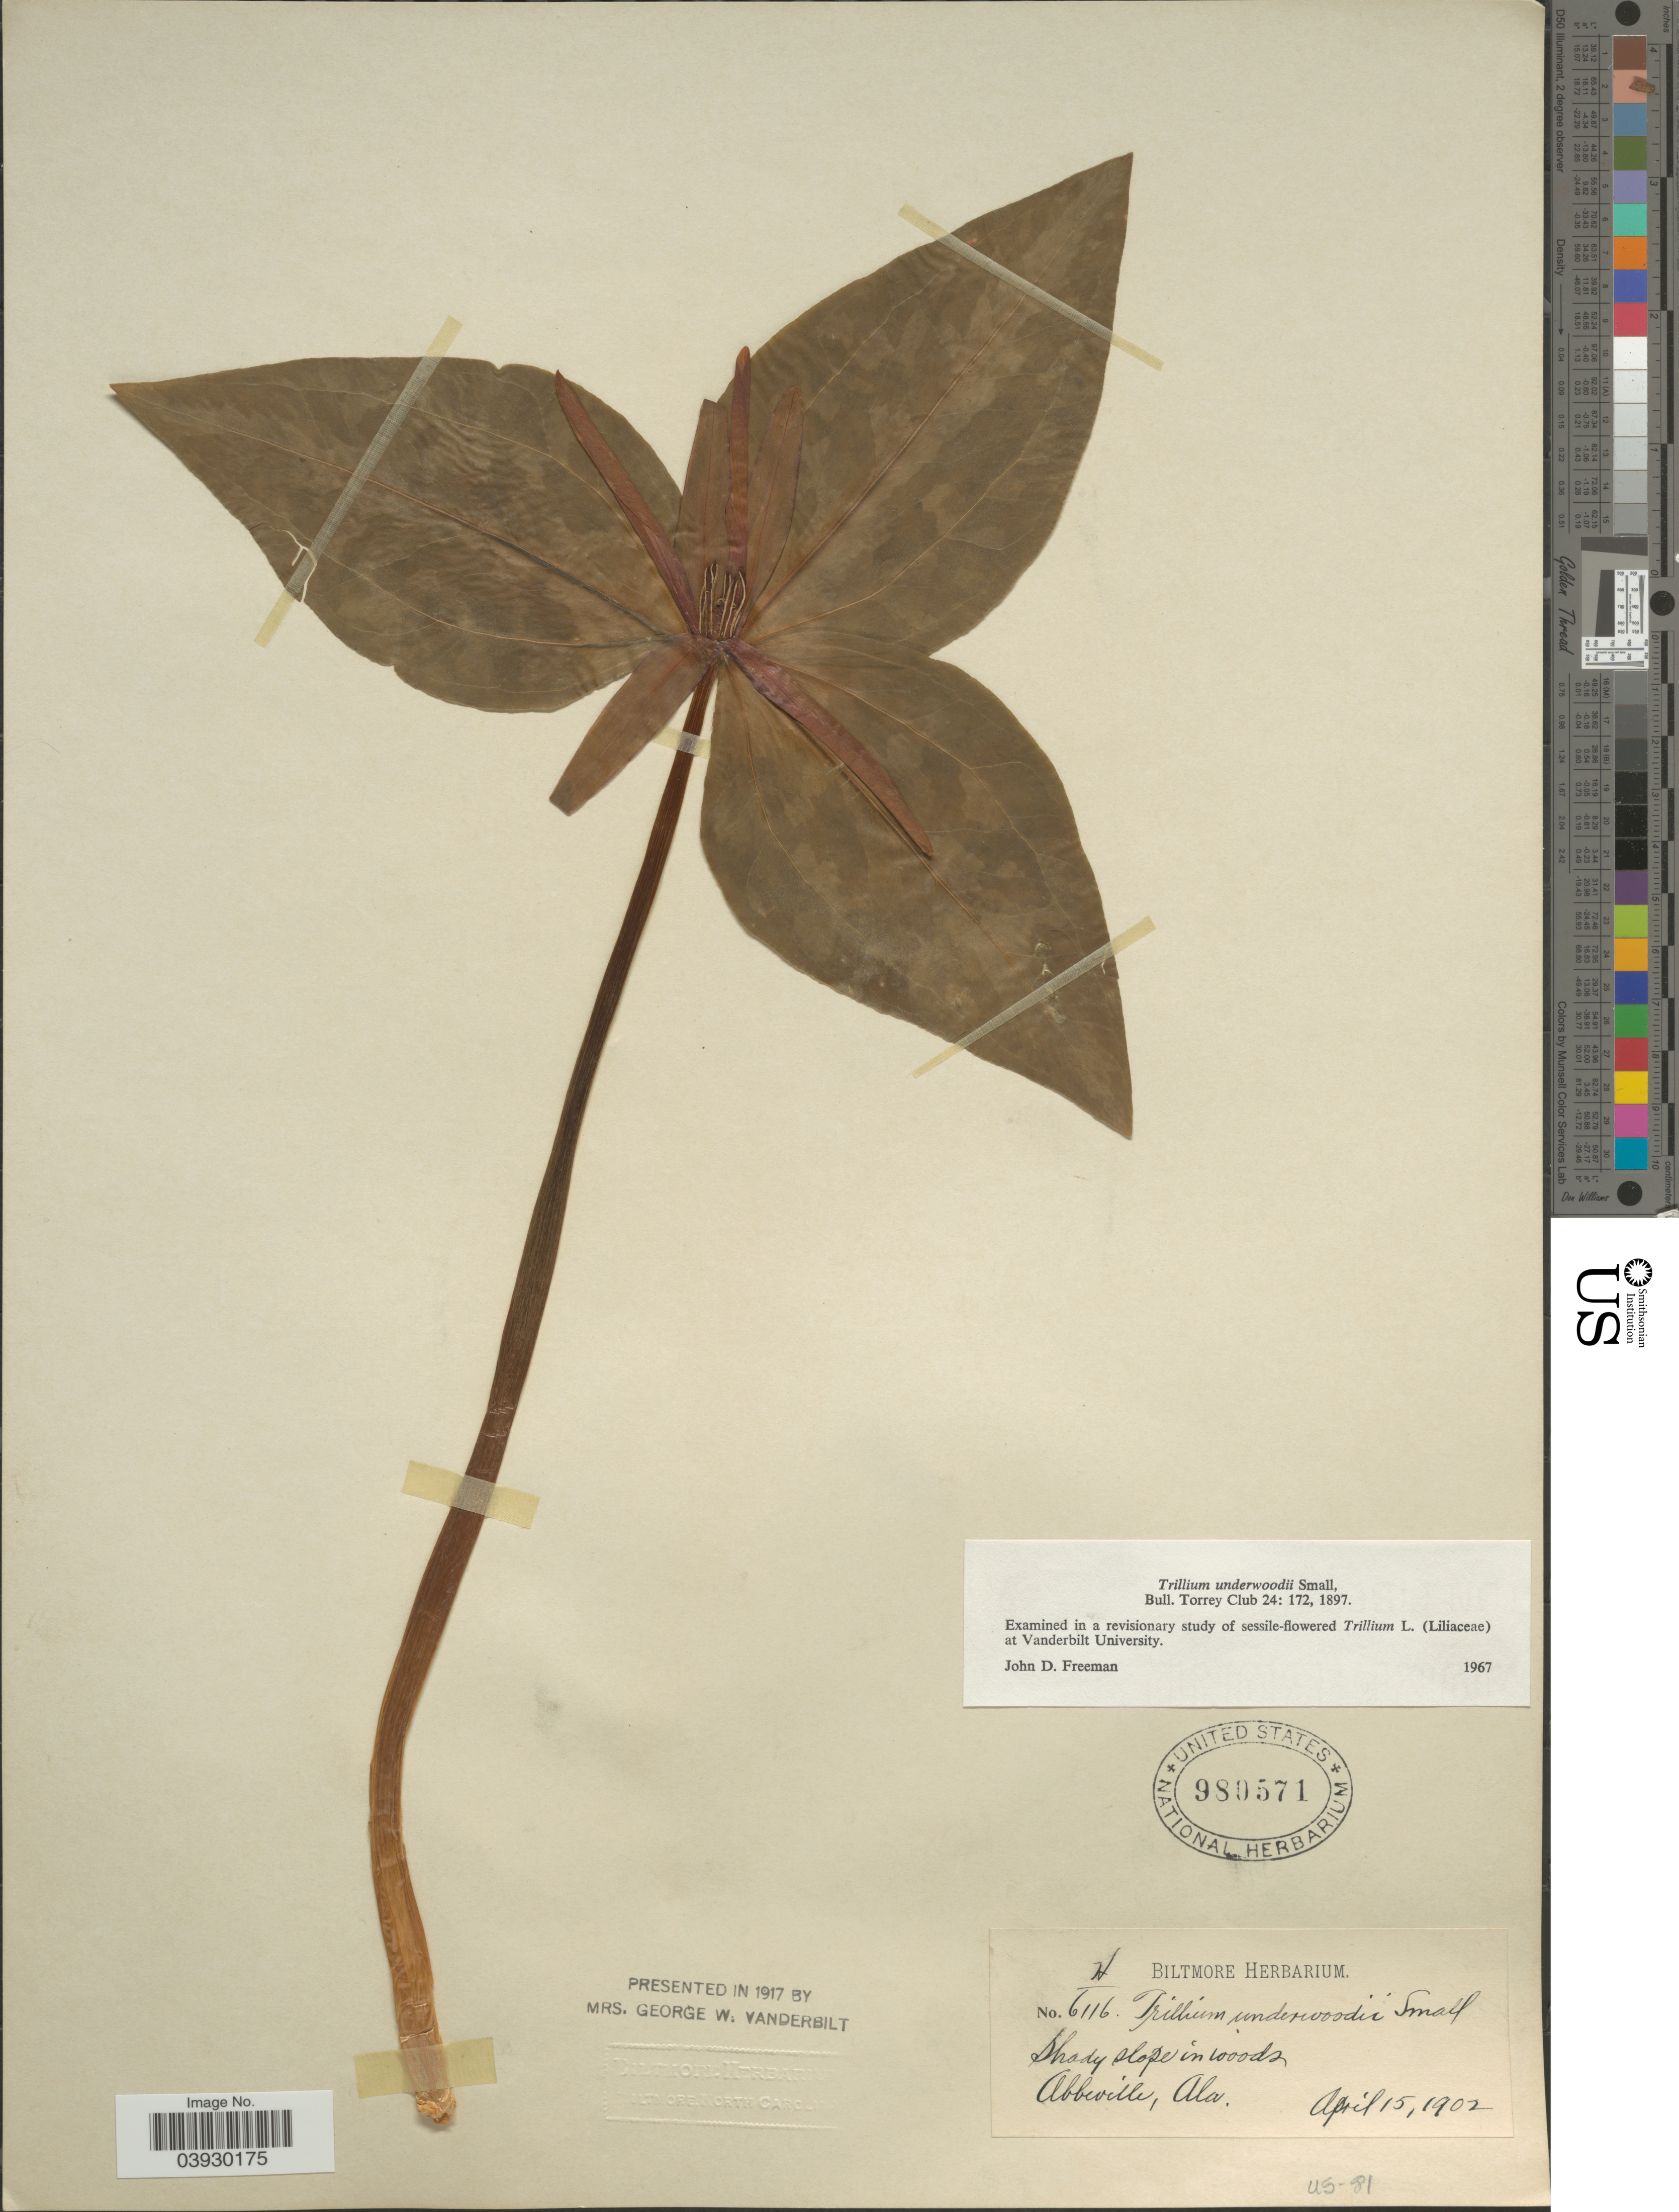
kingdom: Plantae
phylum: Tracheophyta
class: Liliopsida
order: Liliales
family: Melanthiaceae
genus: Trillium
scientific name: Trillium underwoodii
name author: Small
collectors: ex herb. Biltmore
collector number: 6116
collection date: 1902-04-15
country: United States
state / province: Alabama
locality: Abbeville.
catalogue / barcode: US 980571